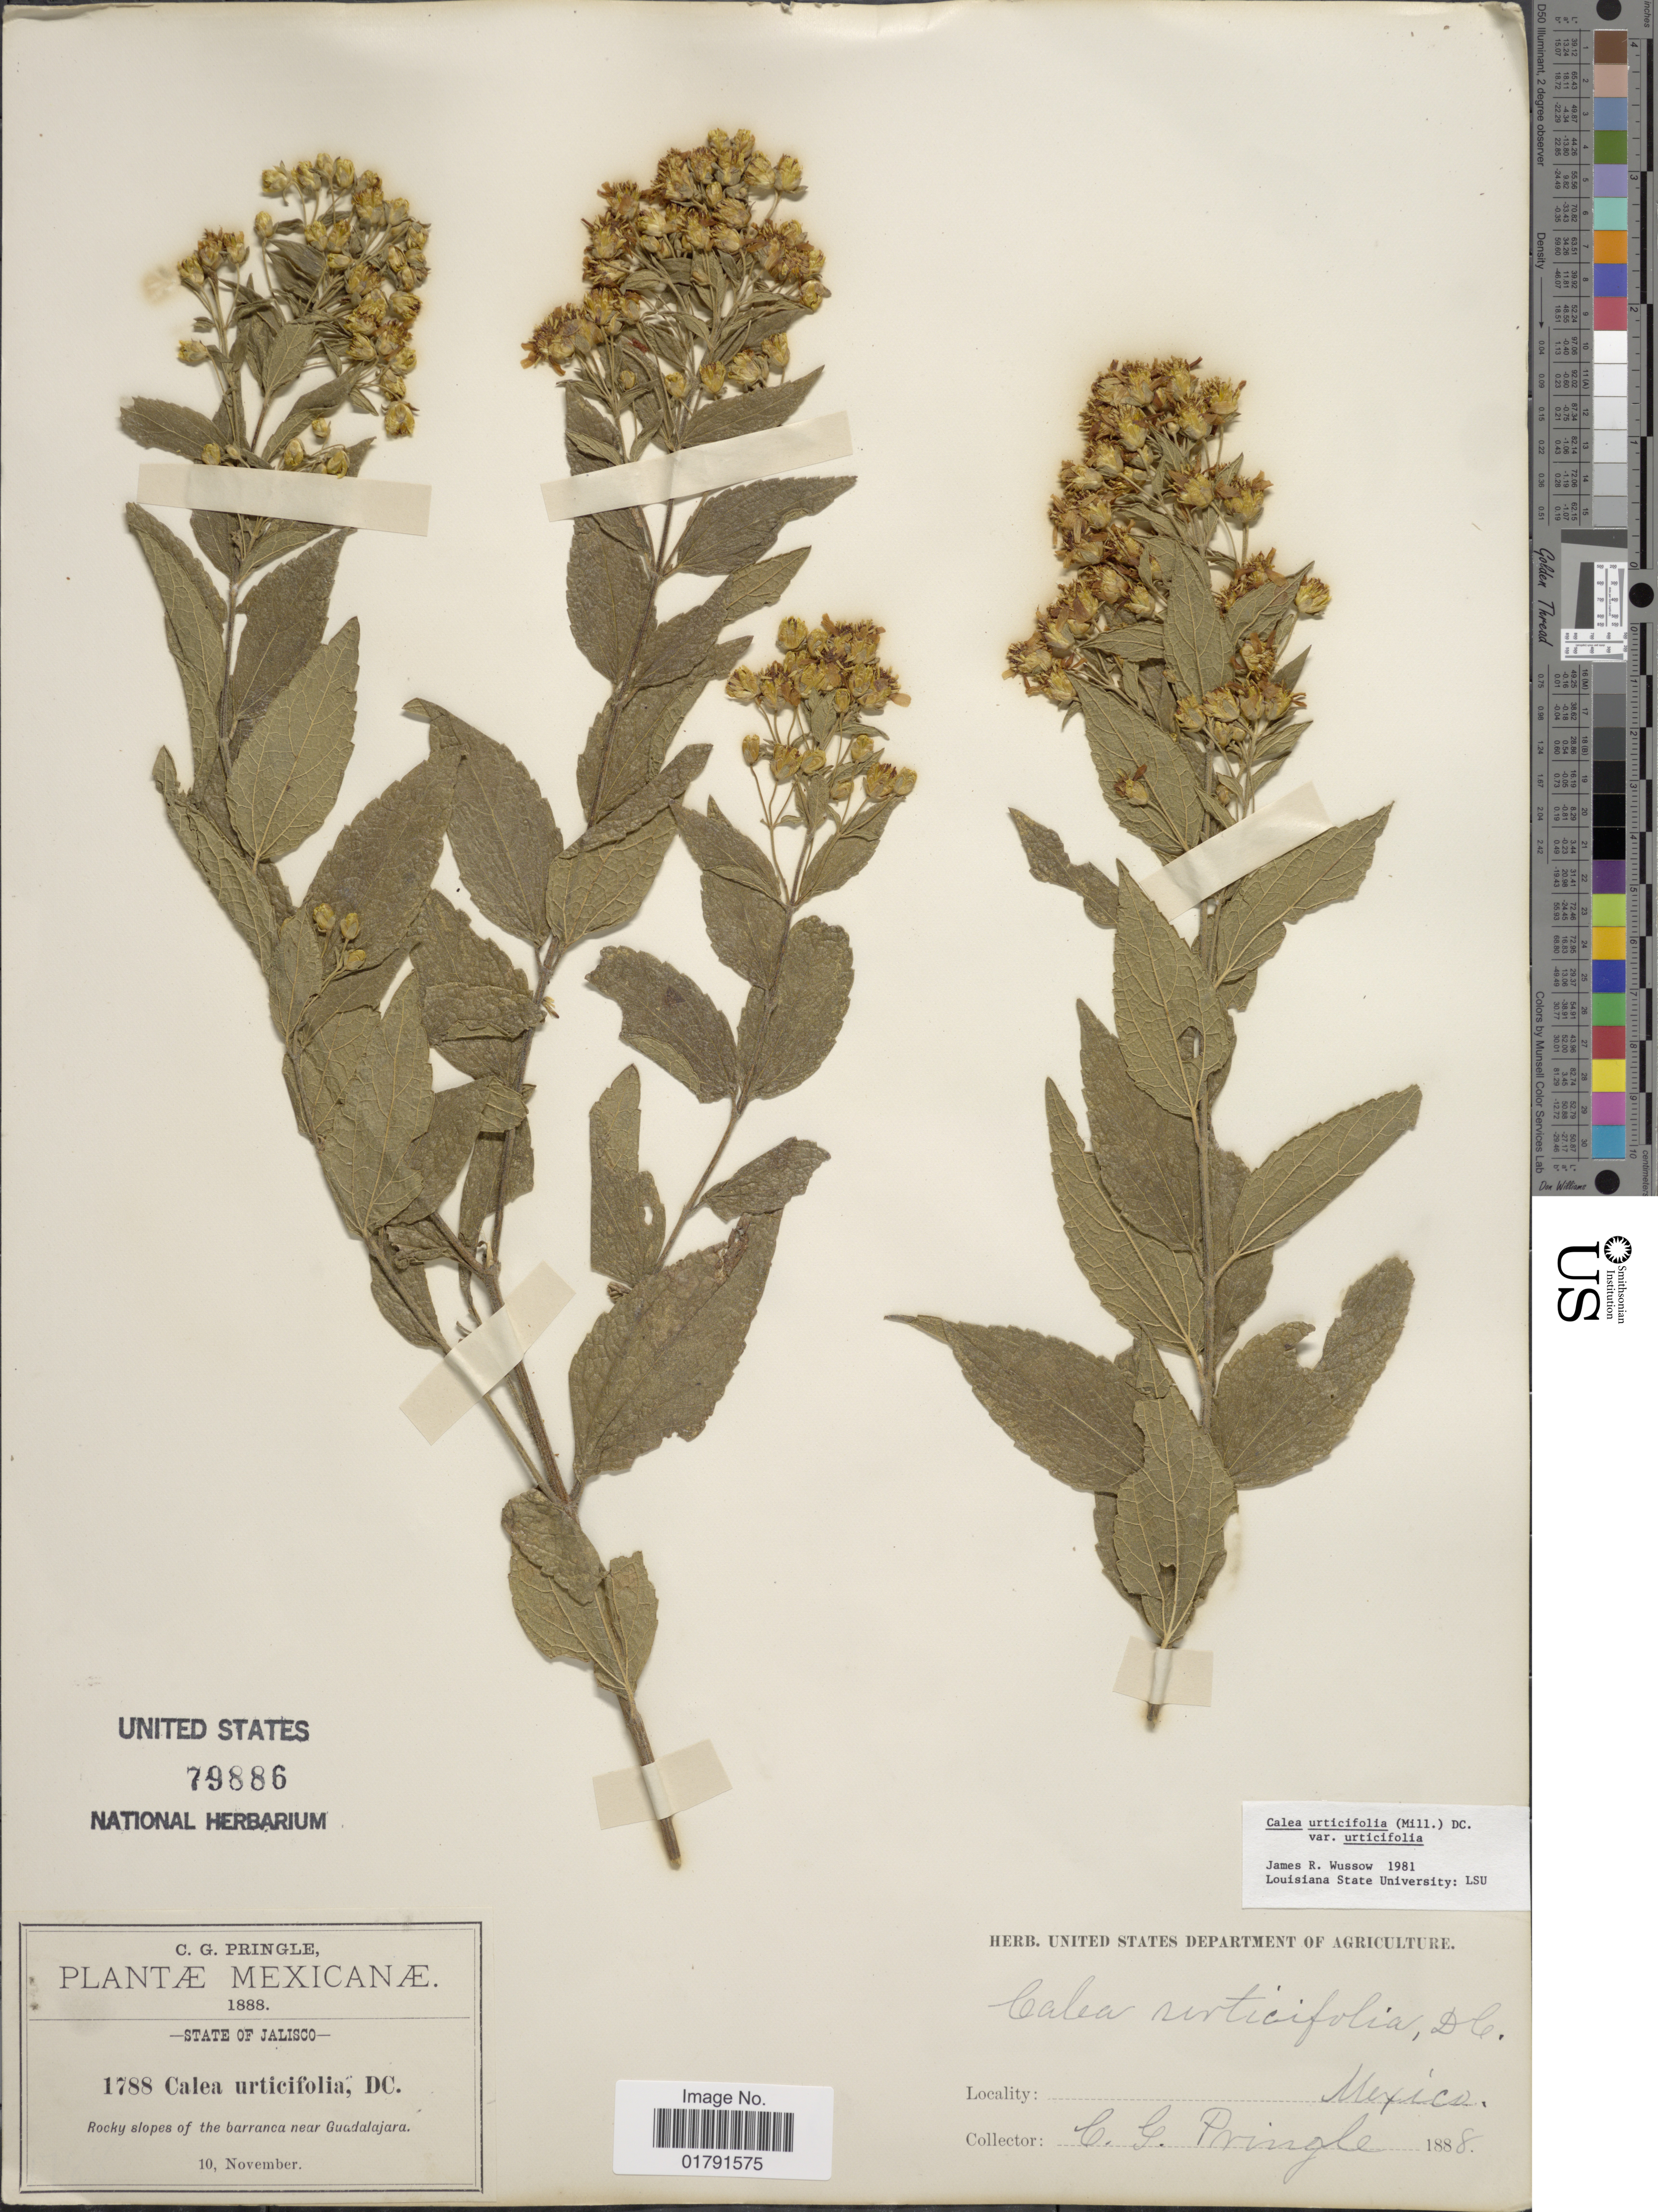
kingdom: Plantae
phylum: Tracheophyta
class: Magnoliopsida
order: Asterales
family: Asteraceae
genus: Calea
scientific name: Calea urticifolia var. urticifolia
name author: (Mill.) DC.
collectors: C. G. Pringle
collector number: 1788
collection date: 1888-11-10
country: Mexico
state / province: Jalisco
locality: Rocky slopes of the barranca near Guadalajara.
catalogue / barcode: US 79886